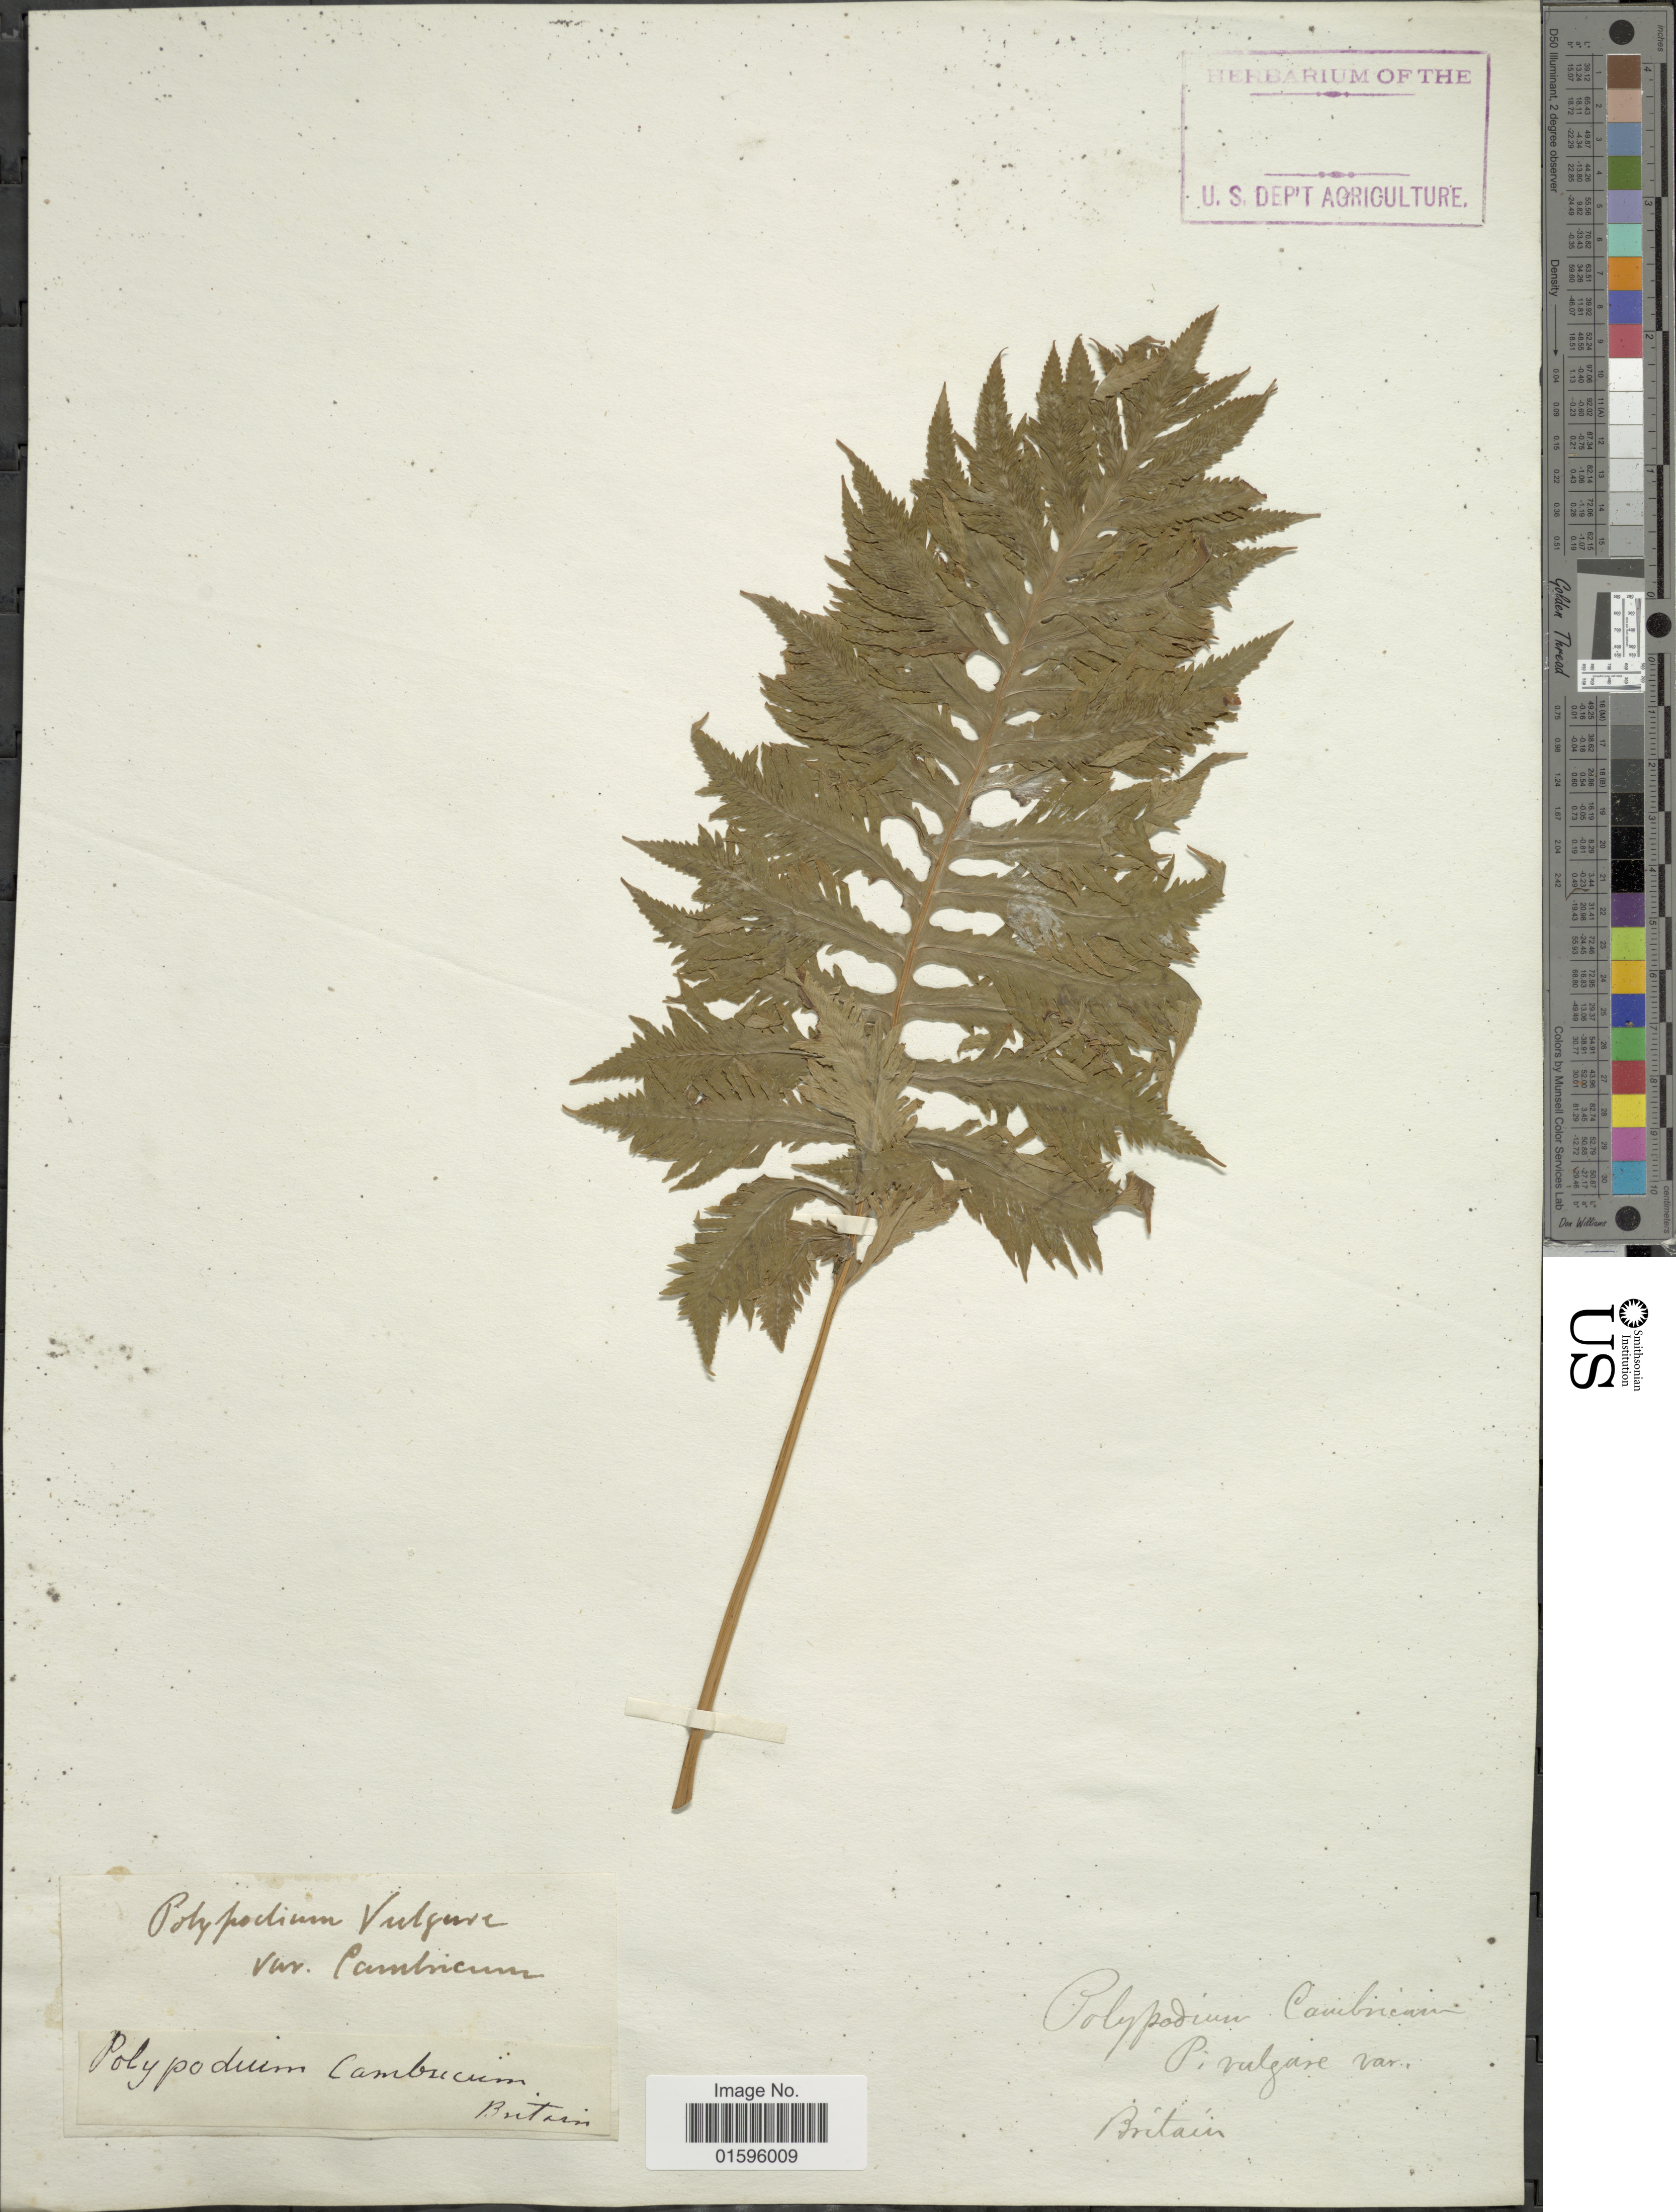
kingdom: Plantae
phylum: Tracheophyta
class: Polypodiopsida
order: Polypodiales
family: Polypodiaceae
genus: Polypodium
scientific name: Polypodium vulgare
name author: L.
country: United Kingdom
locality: Britain